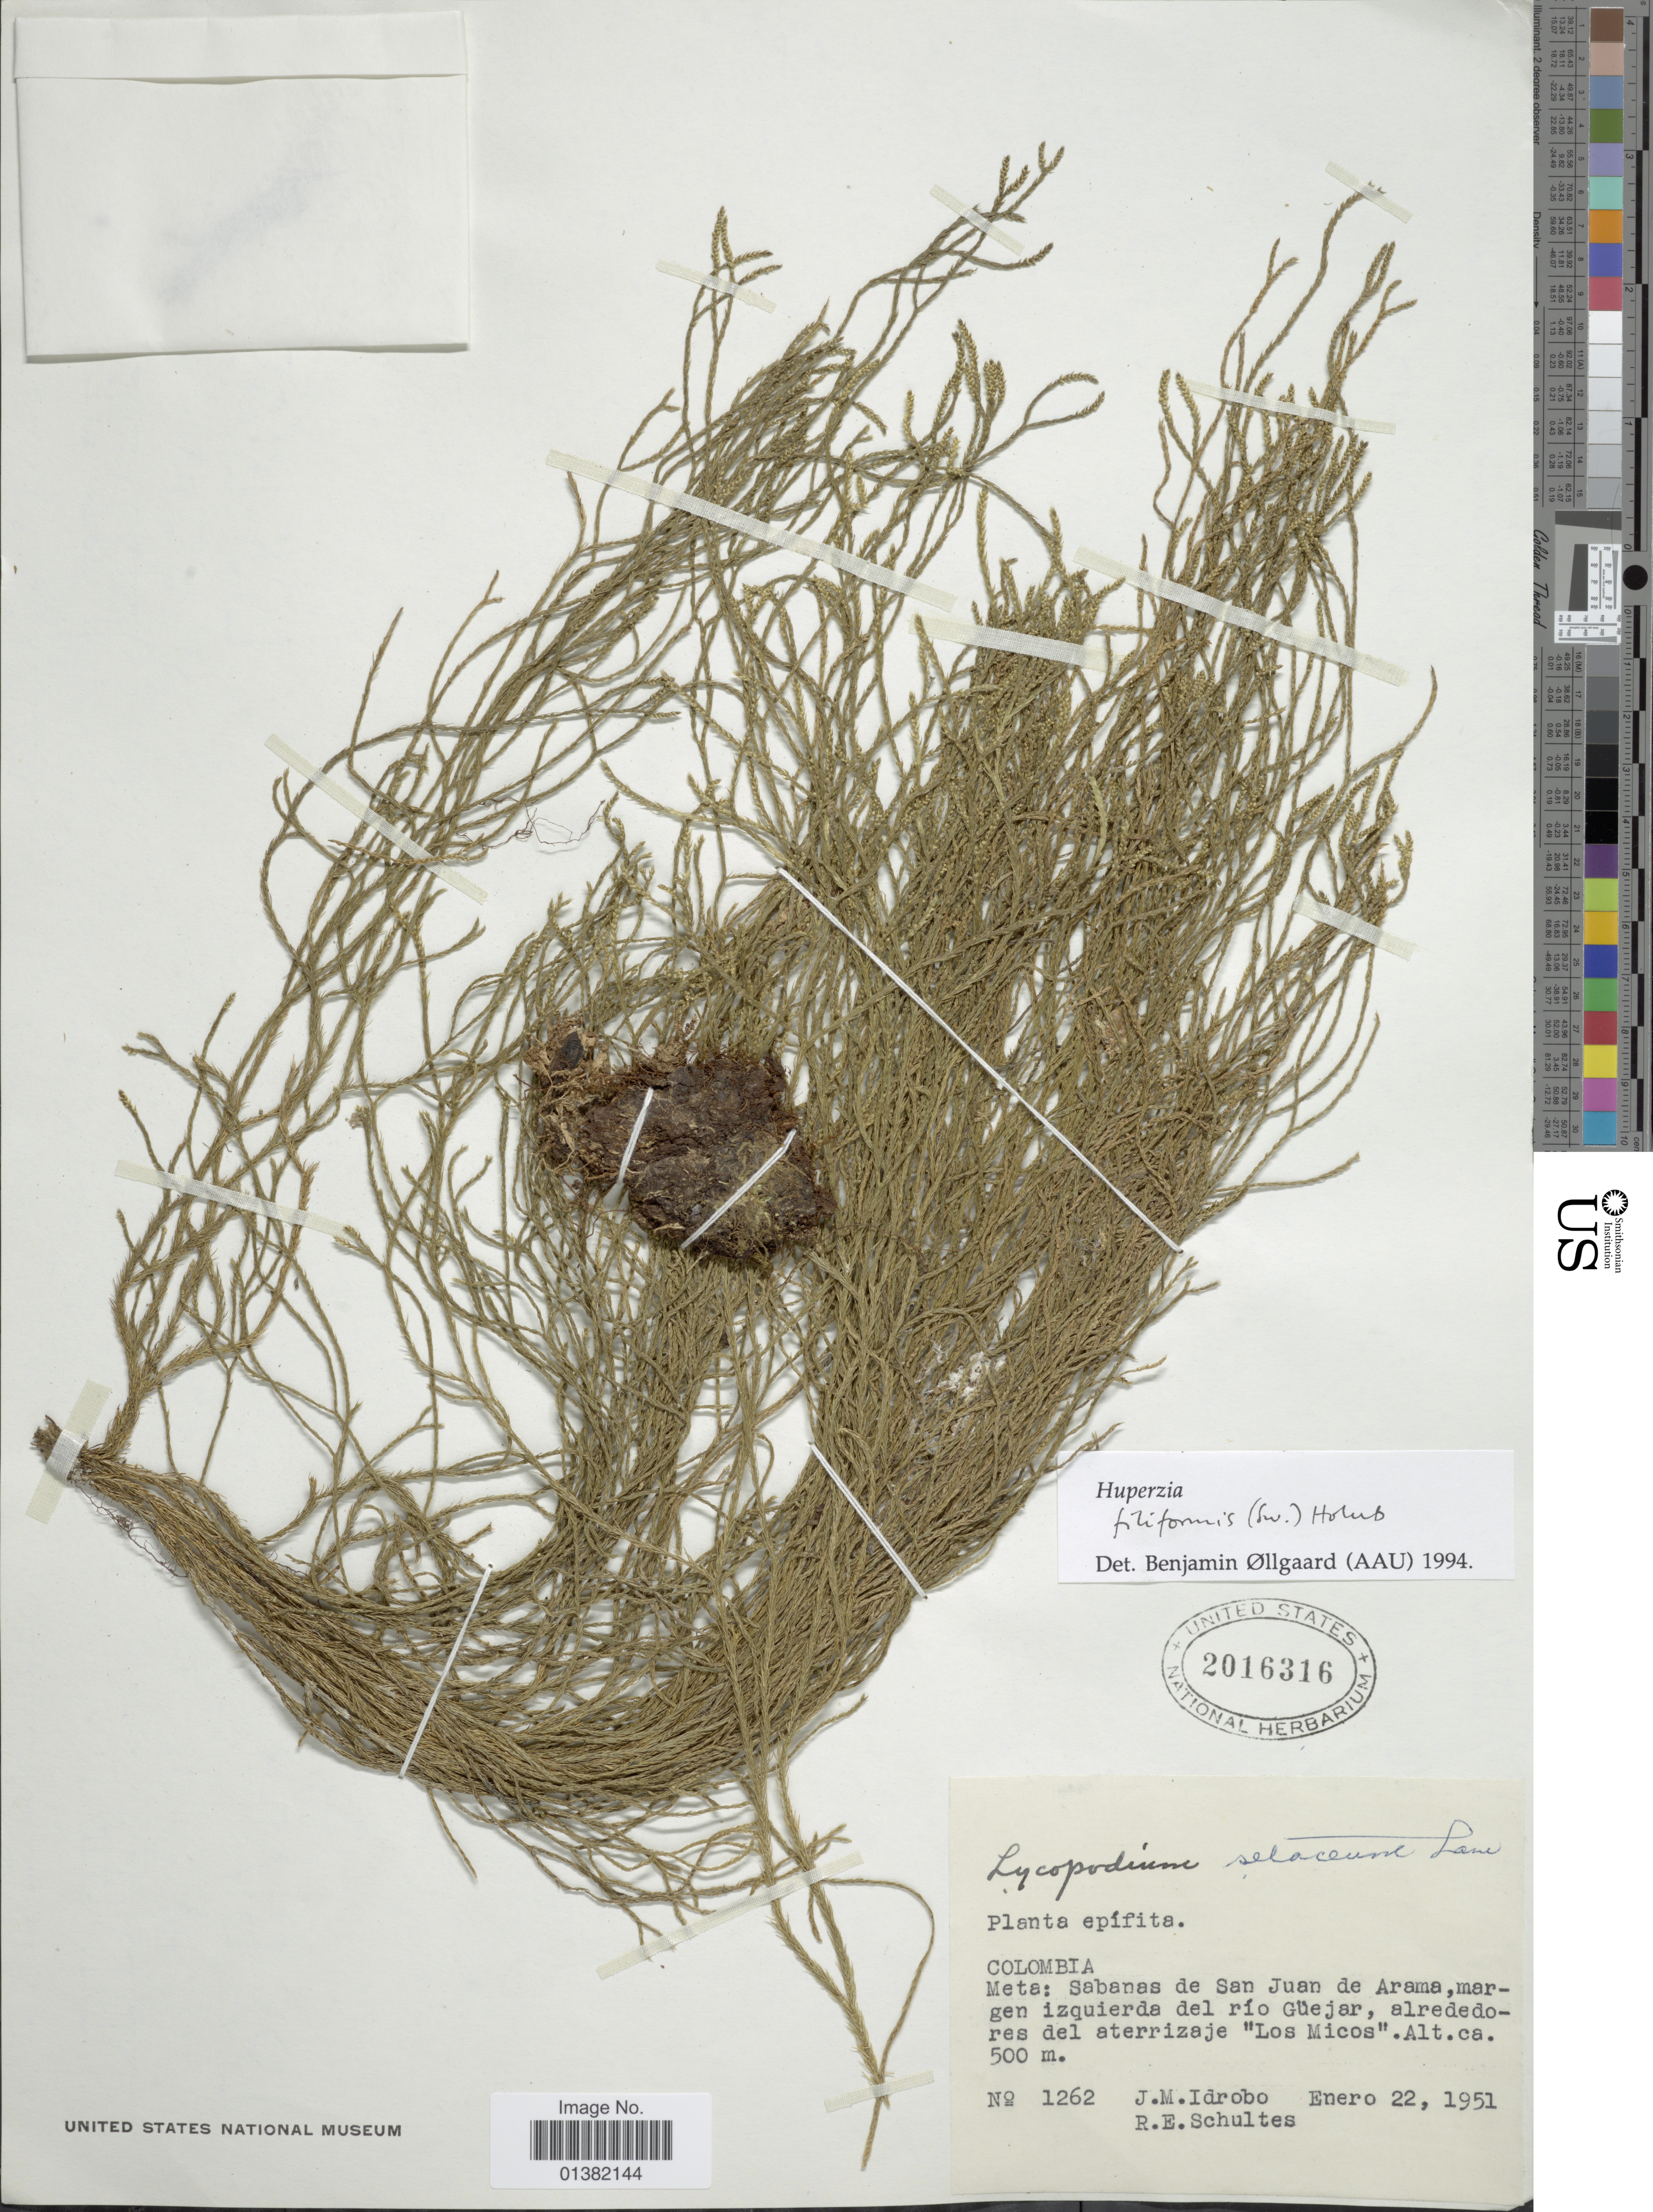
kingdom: Plantae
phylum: Tracheophyta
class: Lycopodiopsida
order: Lycopodiales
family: Lycopodiaceae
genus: Phlegmariurus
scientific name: Phlegmariurus filiformis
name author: (Sw.) W.H. Wagner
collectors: J. M. Idrobo & R. E. Schultes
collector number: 1262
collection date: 1951-01-22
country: Colombia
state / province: Meta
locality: Sabanas de San Juan de Arama, margen izquierda del río Güejar, alrededores del aterrizaje "Los Micos"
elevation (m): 500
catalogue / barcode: US 2016316